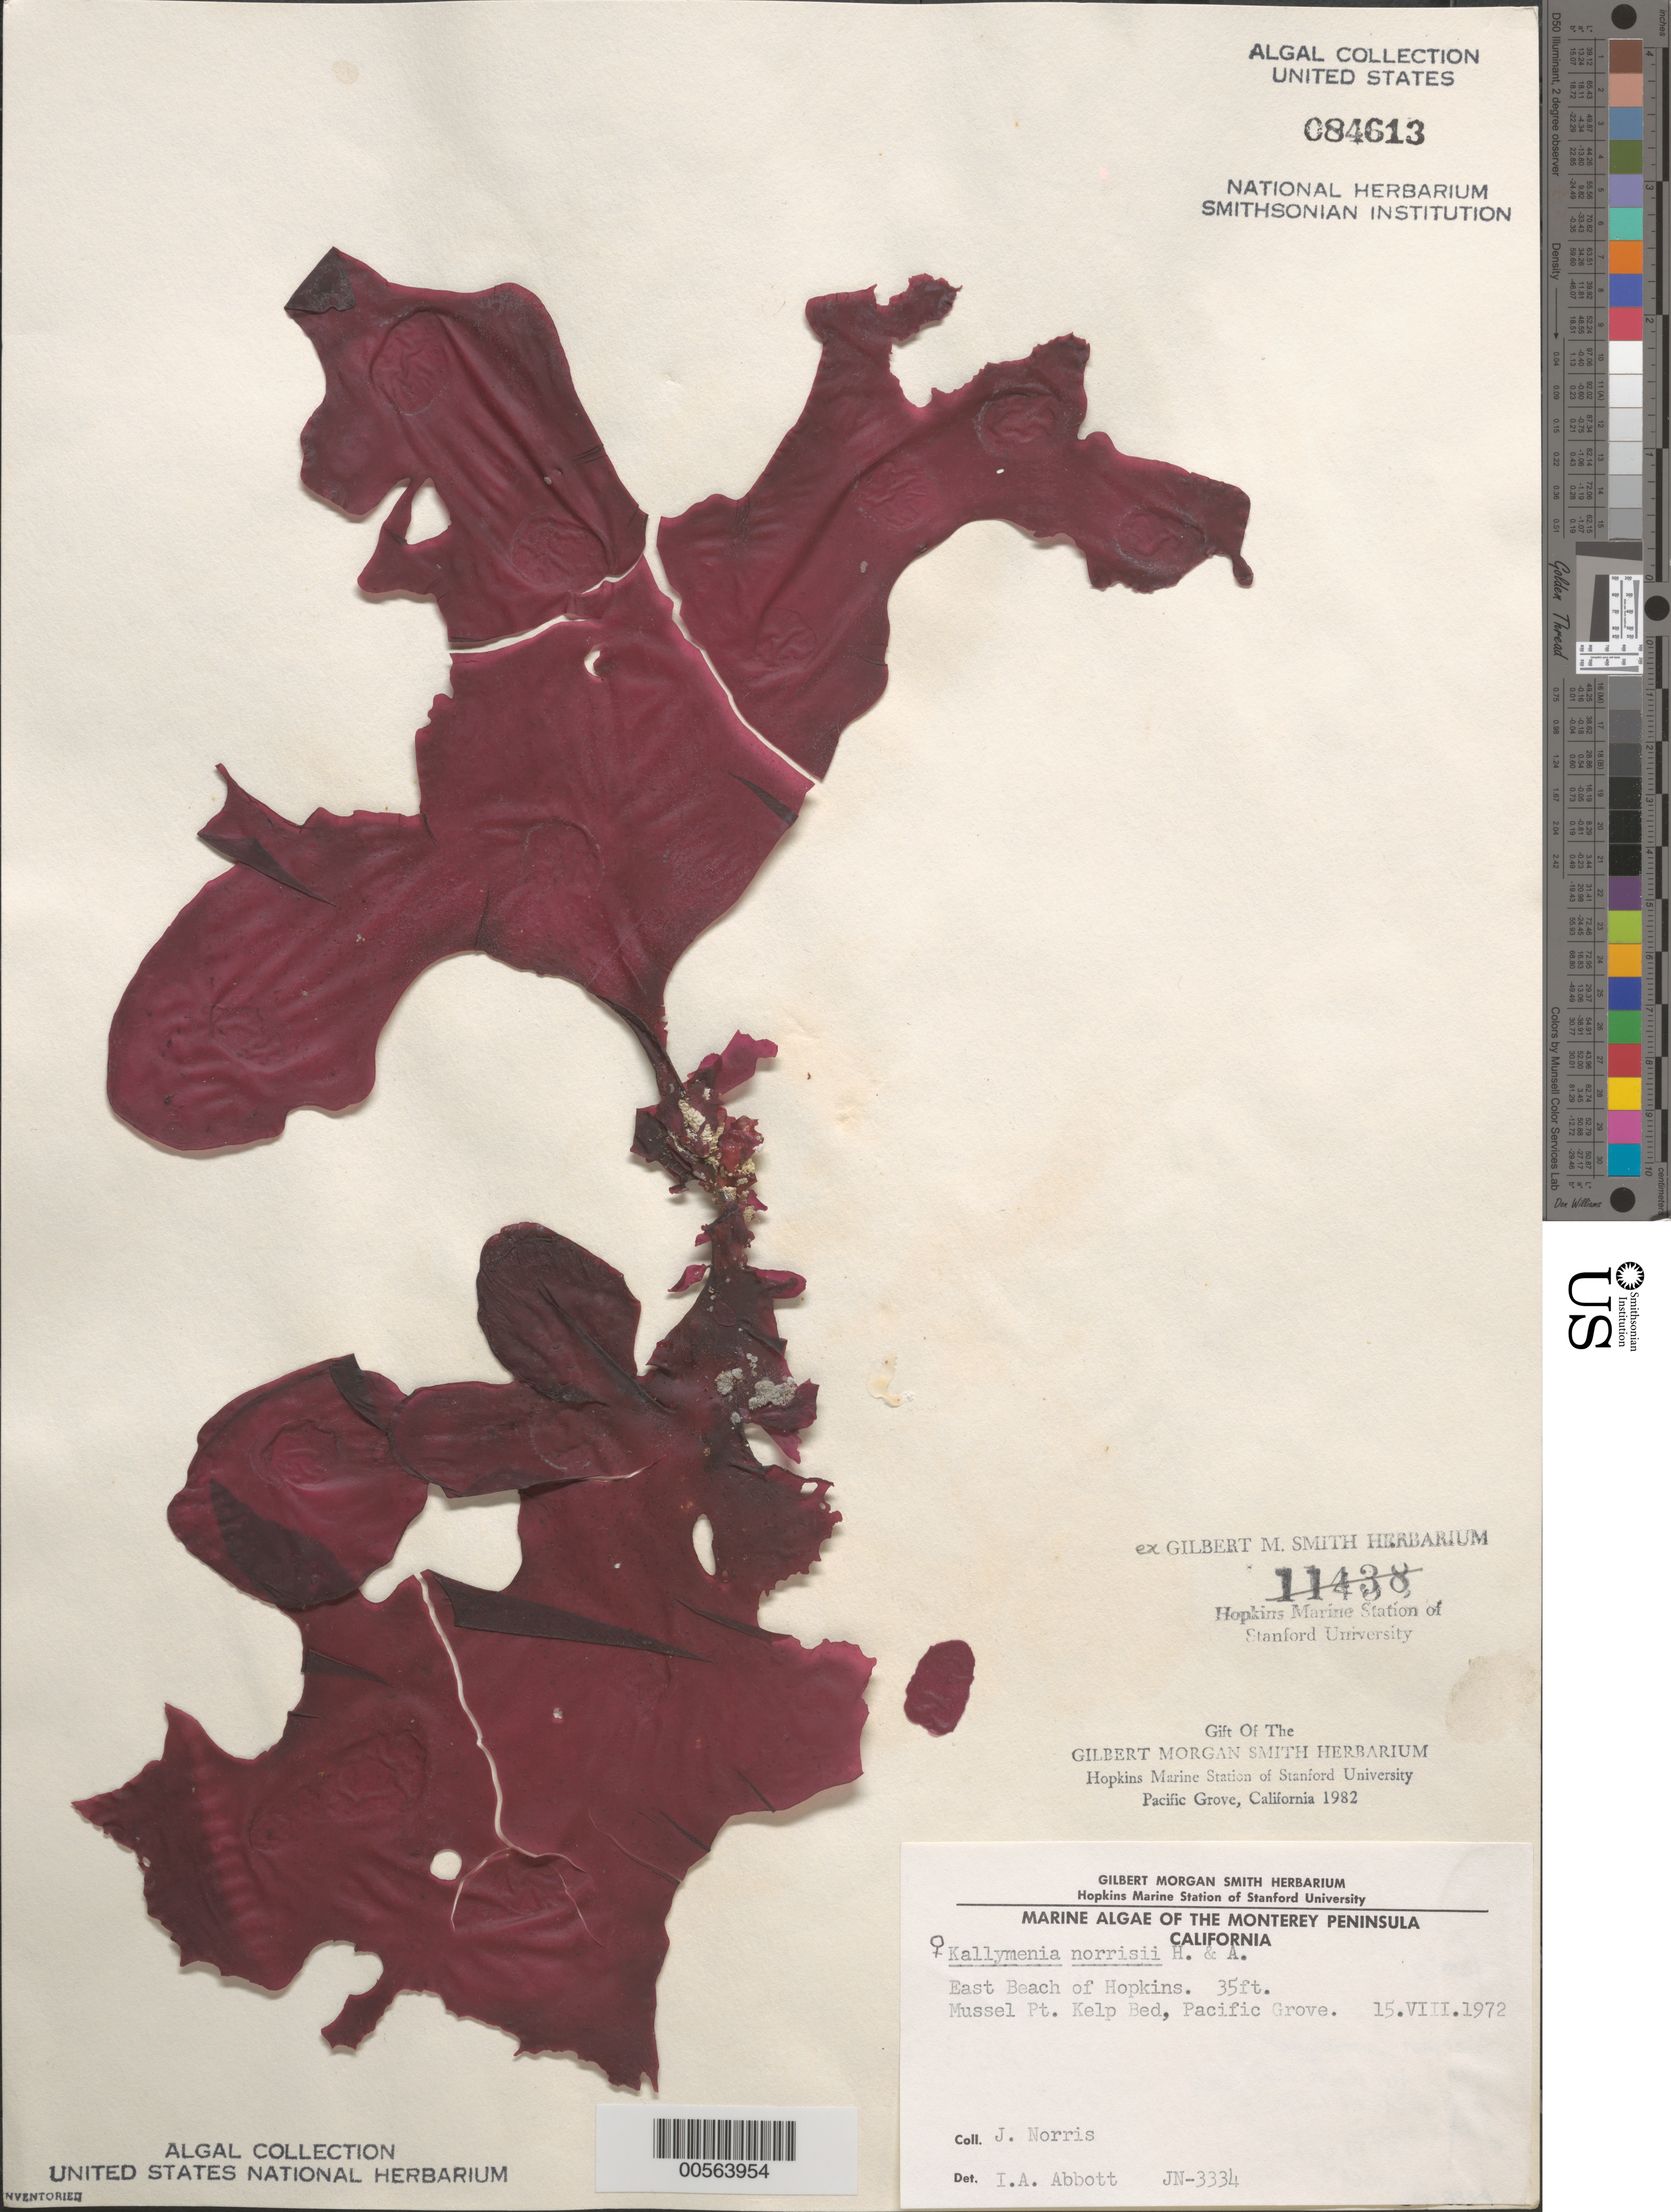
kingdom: Plantae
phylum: Rhodophyta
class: Florideophyceae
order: Gigartinales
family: Kallymeniaceae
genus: Kallymenia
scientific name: Kallymenia norrisii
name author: Hollenb. & I.A. Abbott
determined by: Abbott, Isabella A.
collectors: J. N. Norris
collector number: JN-3334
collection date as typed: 15 Aug 1972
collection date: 1972-08-15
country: United States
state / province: California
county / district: Monterey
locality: East Beach, Hopkins Marine Station, Mussel Point, Pacific Grove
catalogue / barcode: US 84613